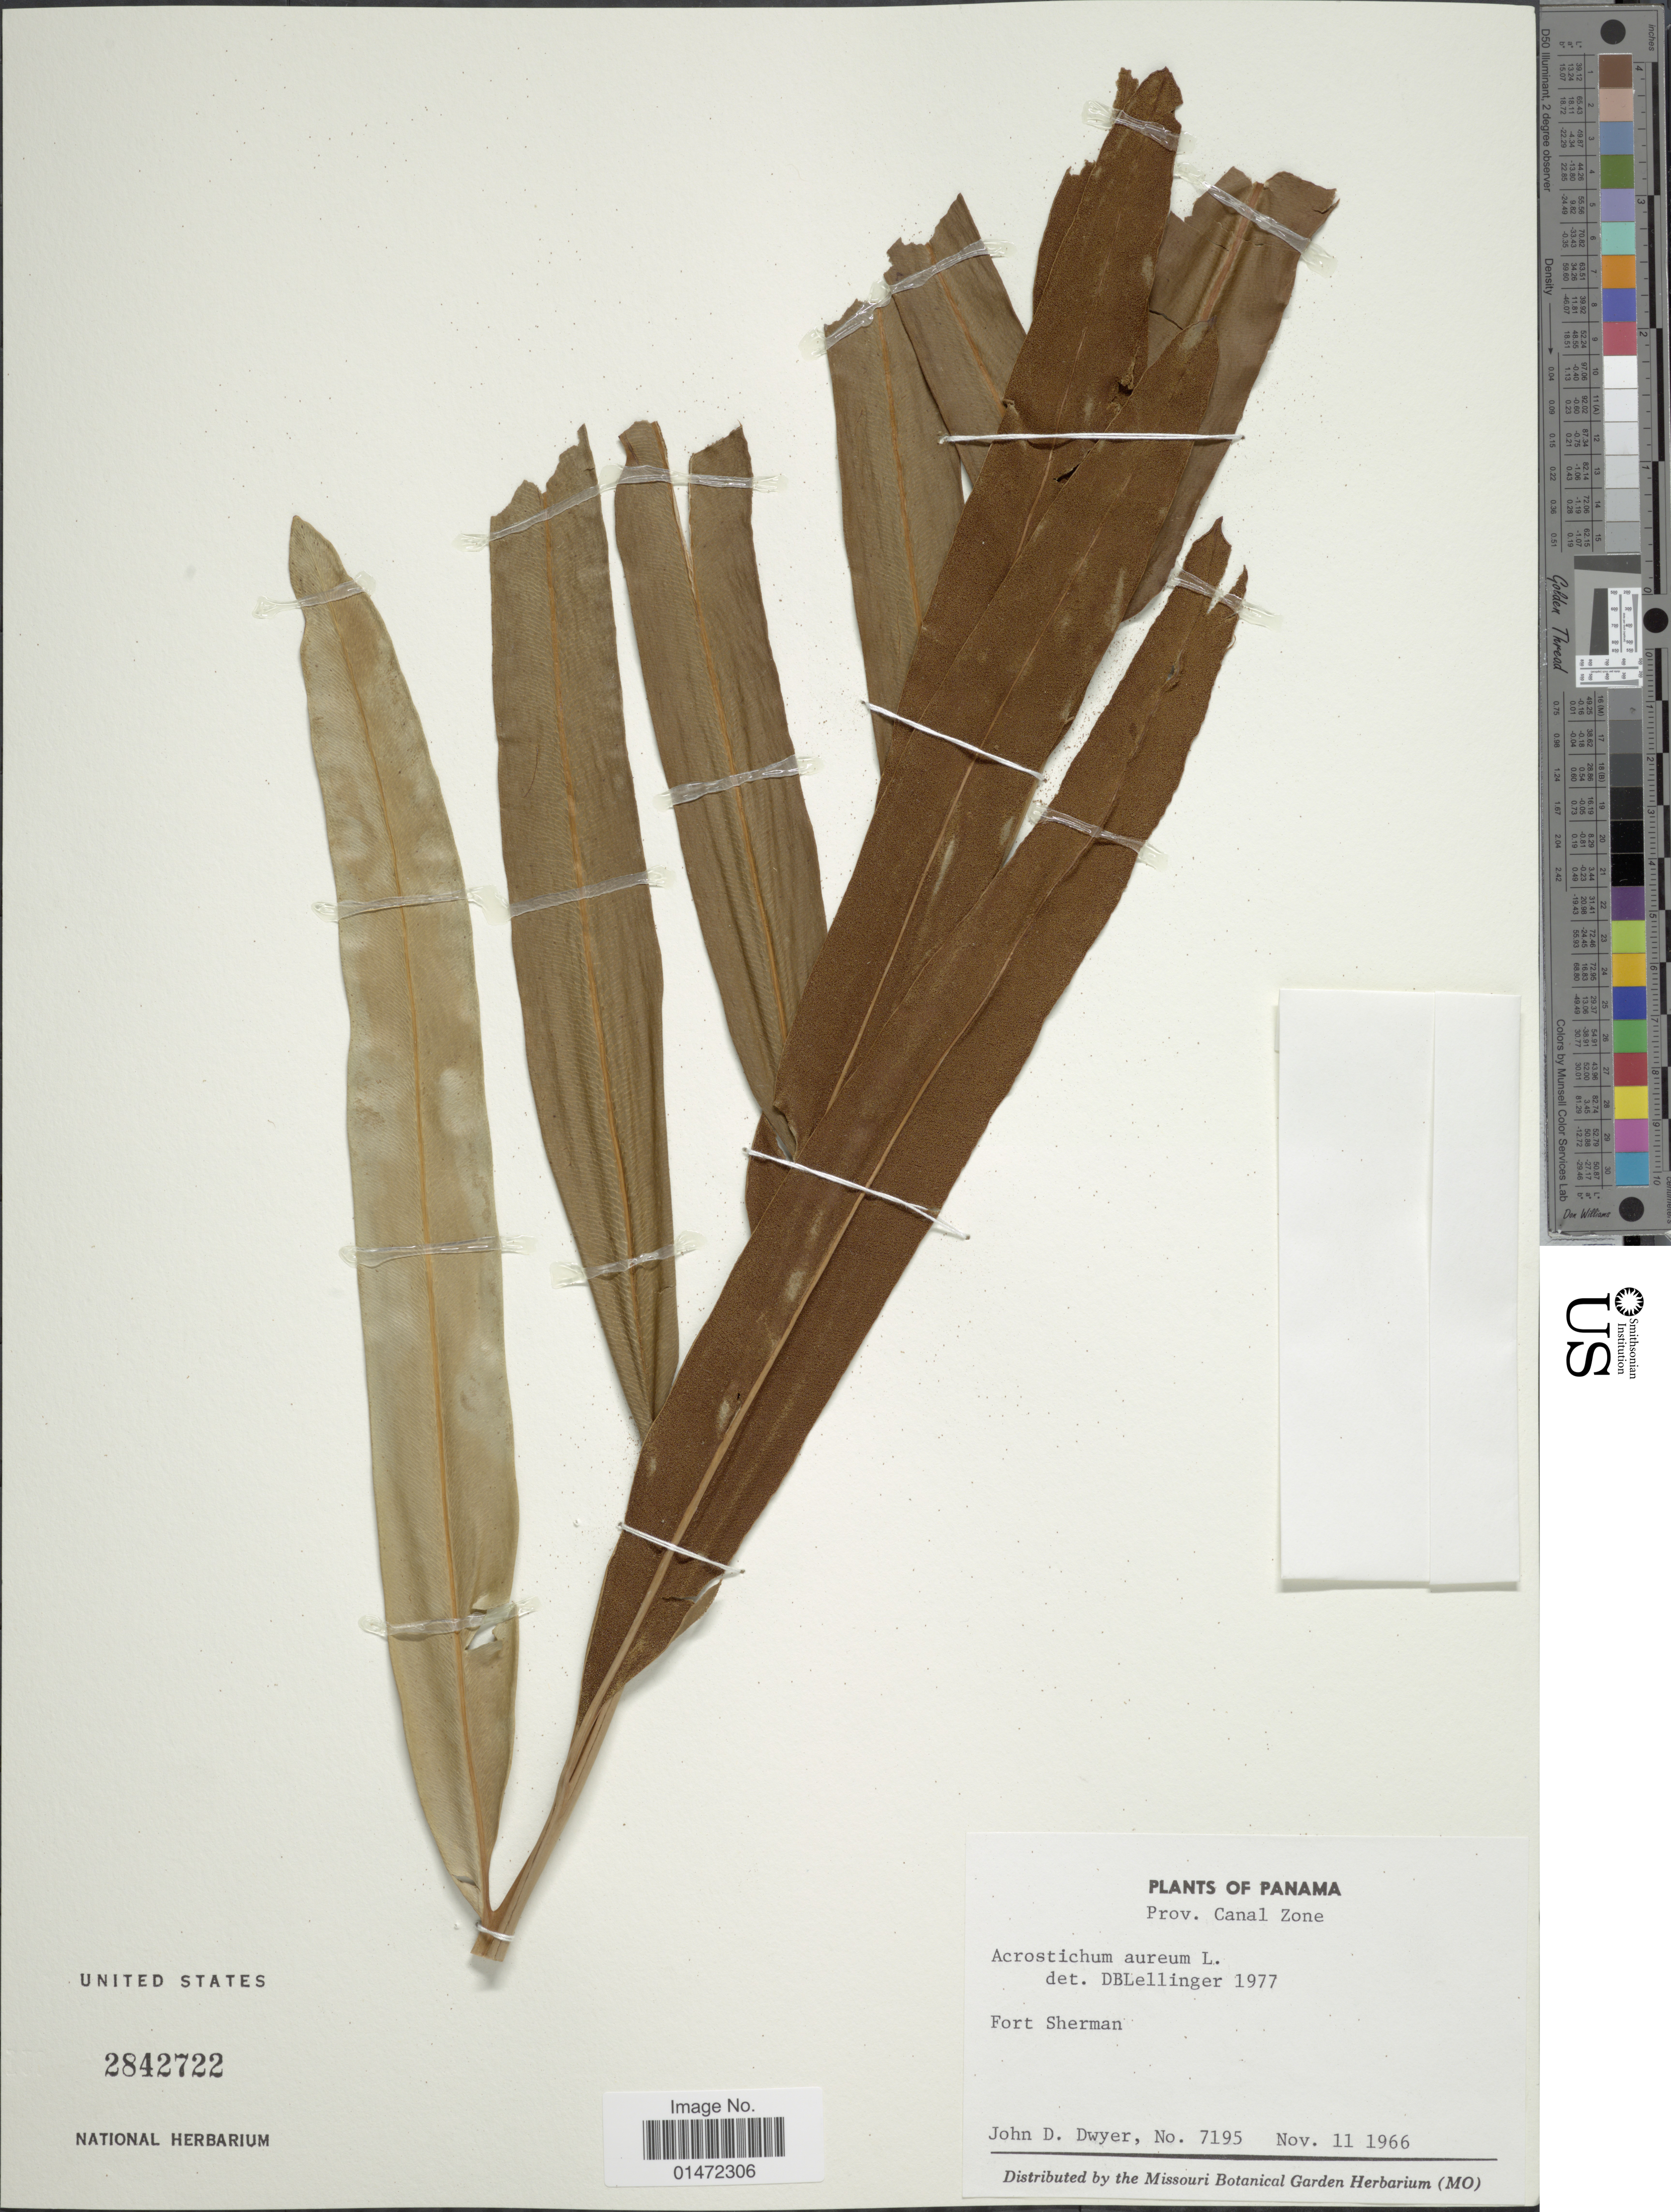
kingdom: Plantae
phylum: Tracheophyta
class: Polypodiopsida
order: Polypodiales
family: Pteridaceae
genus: Acrostichum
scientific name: Acrostichum aureum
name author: L.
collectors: J. D. Dwyer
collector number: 7195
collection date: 1966-11-11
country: Panama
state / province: Colón / Panamá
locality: Canal Zone. Fort Sherman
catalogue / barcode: US 2842722